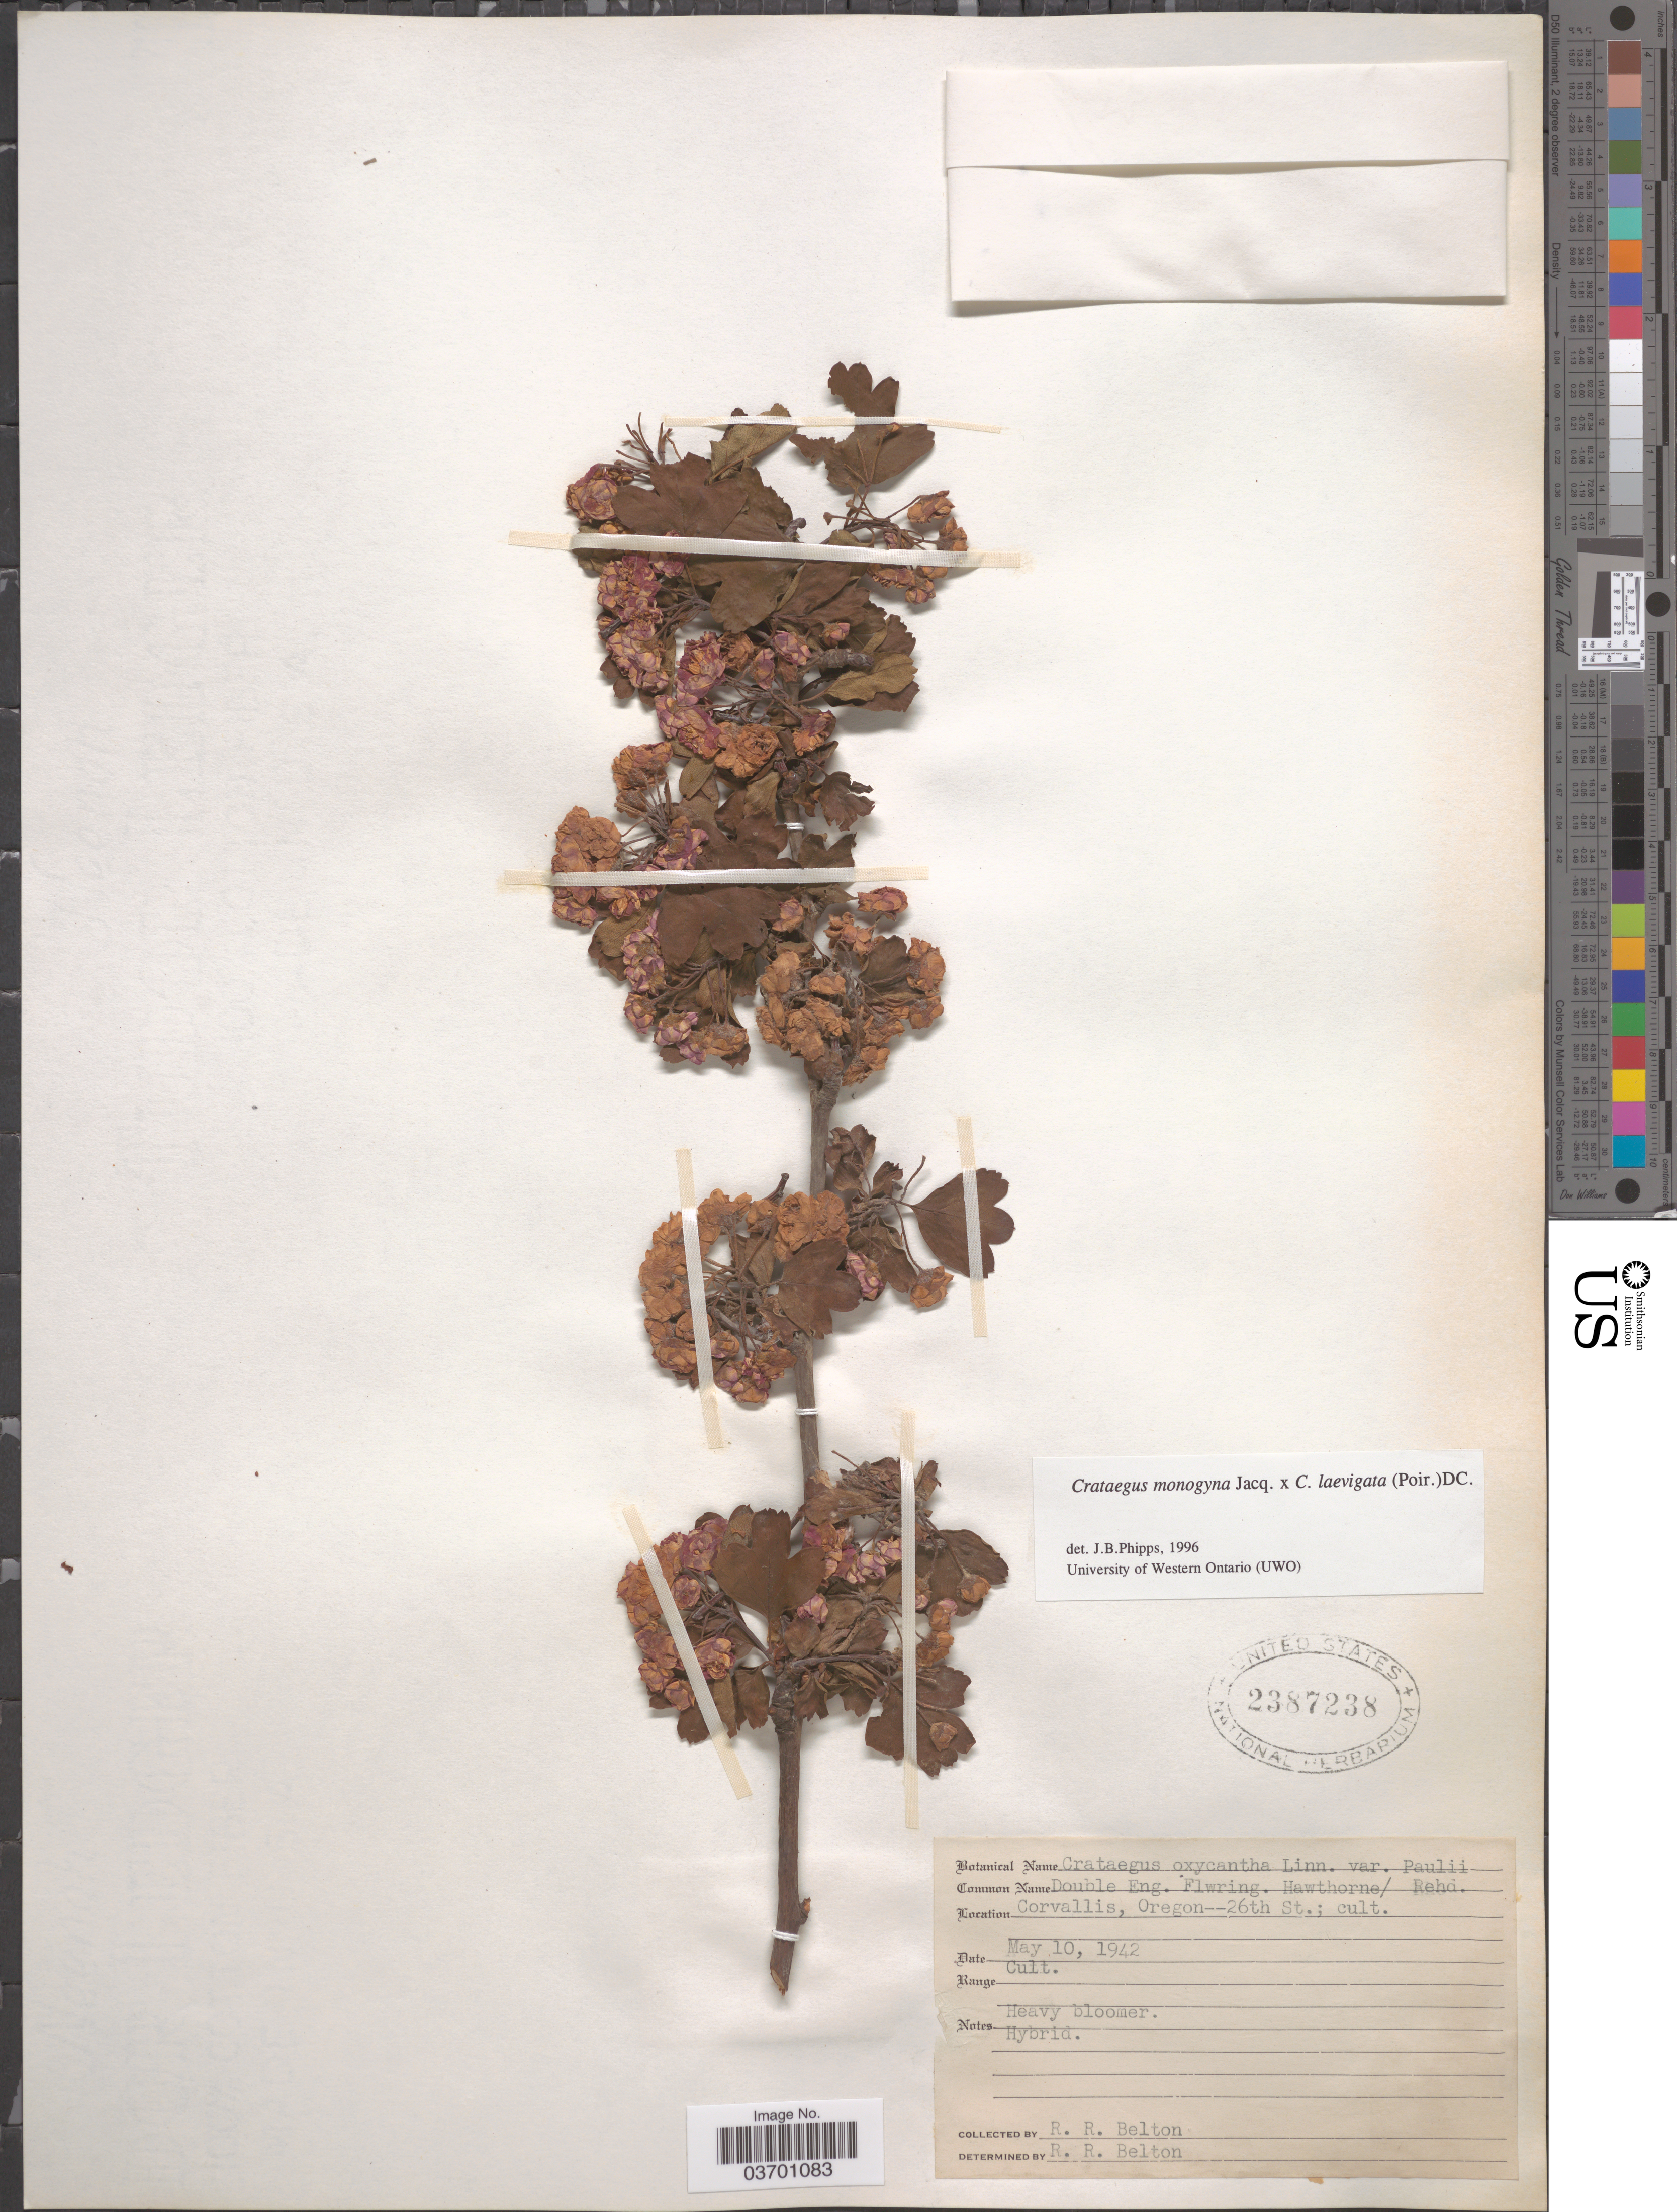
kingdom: Plantae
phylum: Tracheophyta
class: Magnoliopsida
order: Rosales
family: Rosaceae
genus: Crataegus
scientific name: Crataegus monogyna x C. laevigata DC.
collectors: R. Belton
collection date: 1942-05-10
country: United States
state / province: Oregon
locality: Corvallis, 26th St.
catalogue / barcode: US 2387238